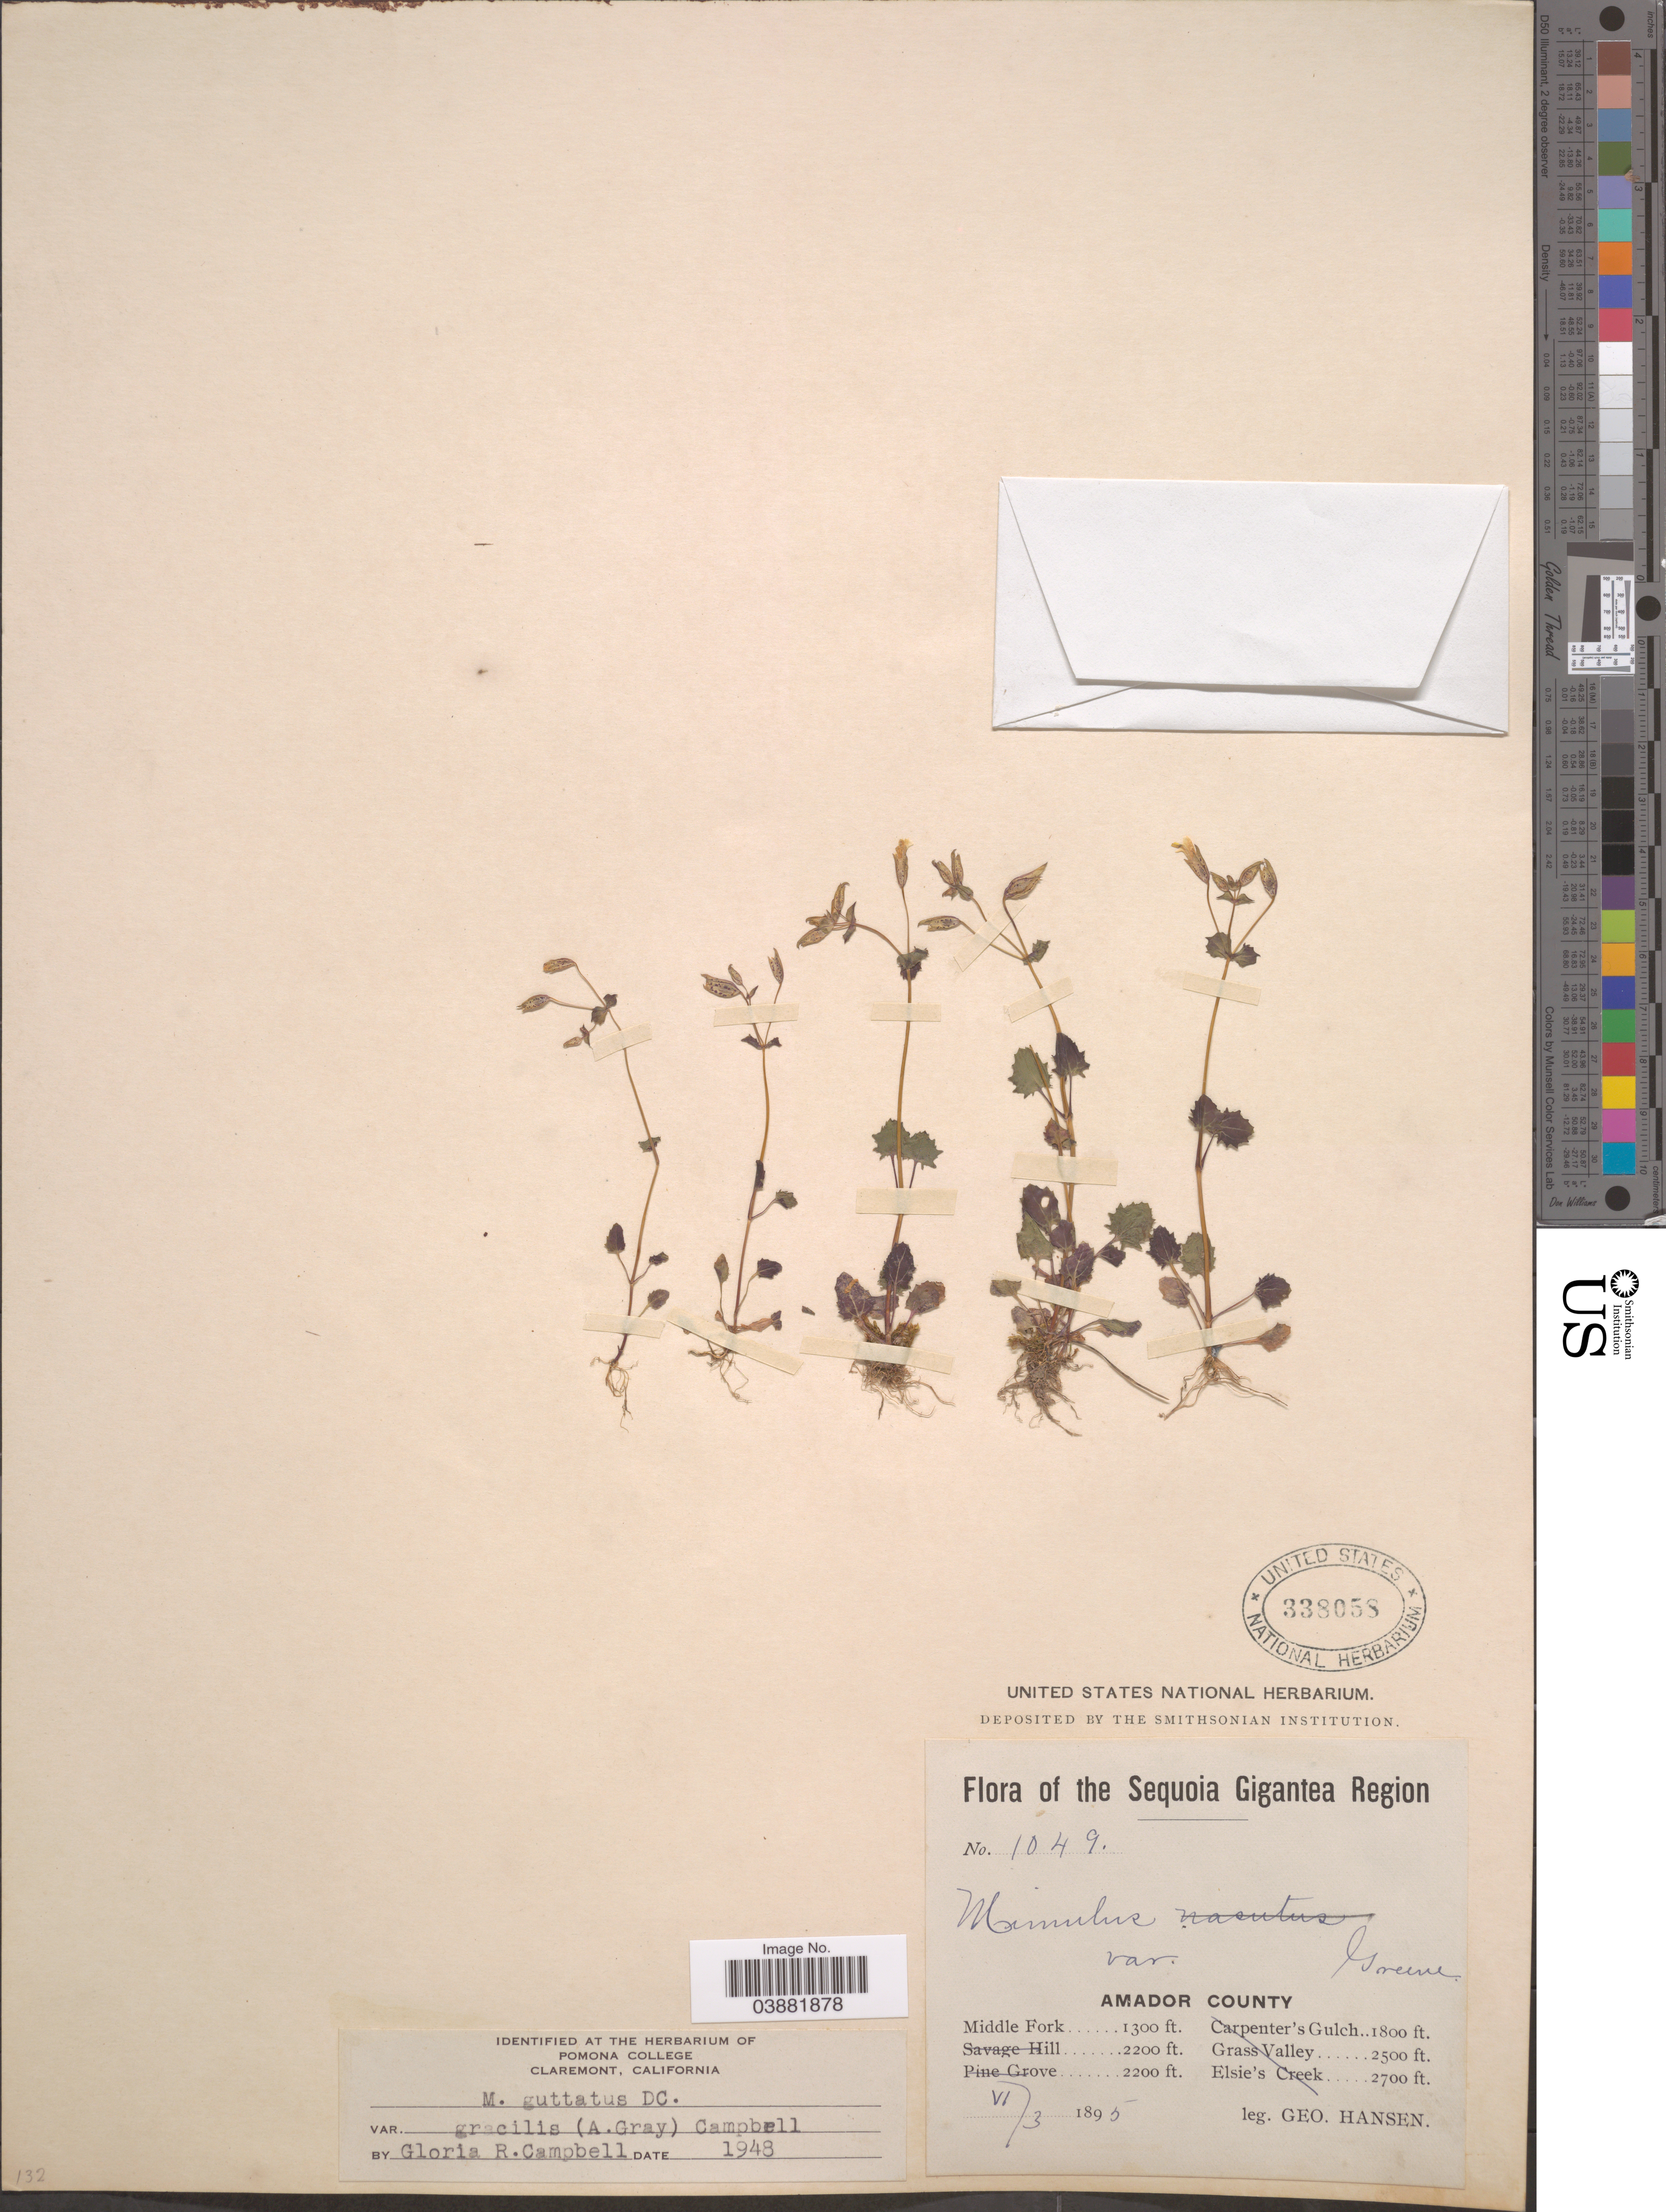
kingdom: Plantae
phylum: Tracheophyta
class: Magnoliopsida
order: Lamiales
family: Phrymaceae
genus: Mimulus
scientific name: Mimulus guttatus var. gracilis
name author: (A. Gray) G.R. Campb.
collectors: G. Hansen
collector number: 1049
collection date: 1895-06-03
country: United States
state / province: California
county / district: Amador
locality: Sequoia Gigantea Region. Amador County. Middle Fork.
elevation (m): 396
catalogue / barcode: US 333058